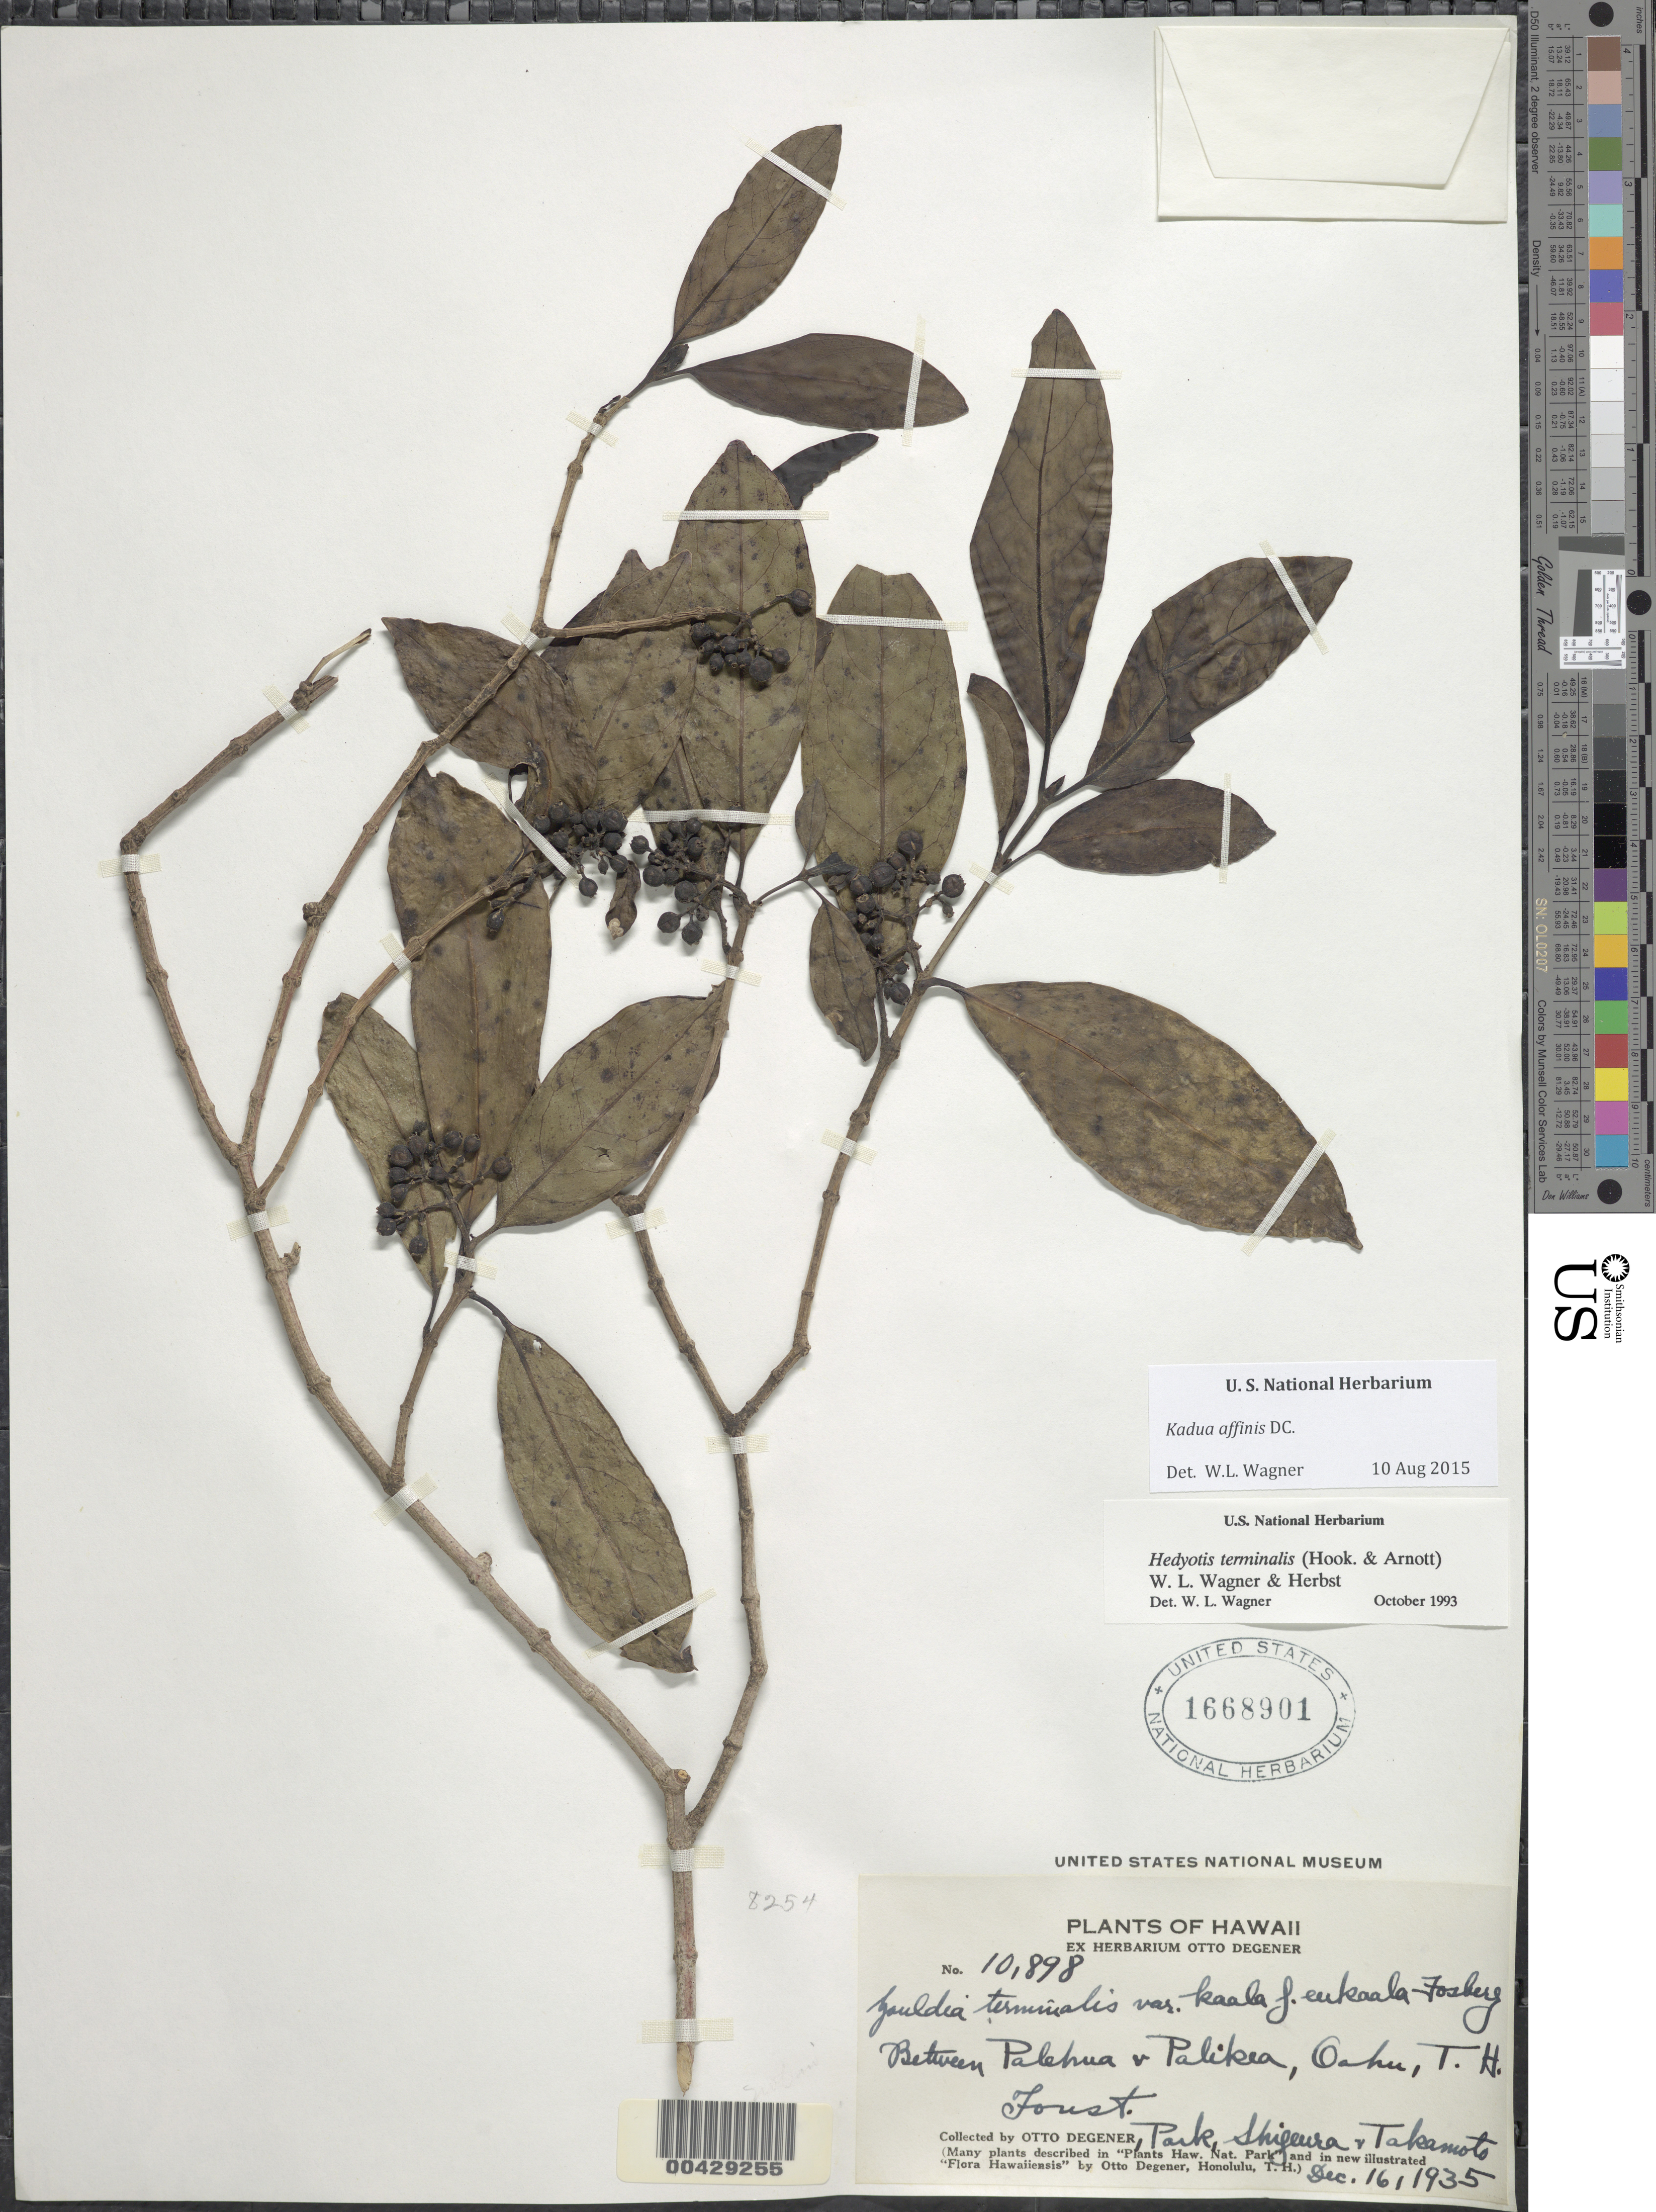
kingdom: Plantae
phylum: Tracheophyta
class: Magnoliopsida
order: Gentianales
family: Rubiaceae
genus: Kadua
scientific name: Kadua affinis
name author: DC.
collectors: O. Degener, Park, Shigeura & -. Takamoto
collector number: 10898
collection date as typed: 16 Dec 1935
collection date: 1935-12-16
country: United States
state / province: Hawaii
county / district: Honolulu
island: Oahu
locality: Between Palehua and Palikea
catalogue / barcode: US 1668901